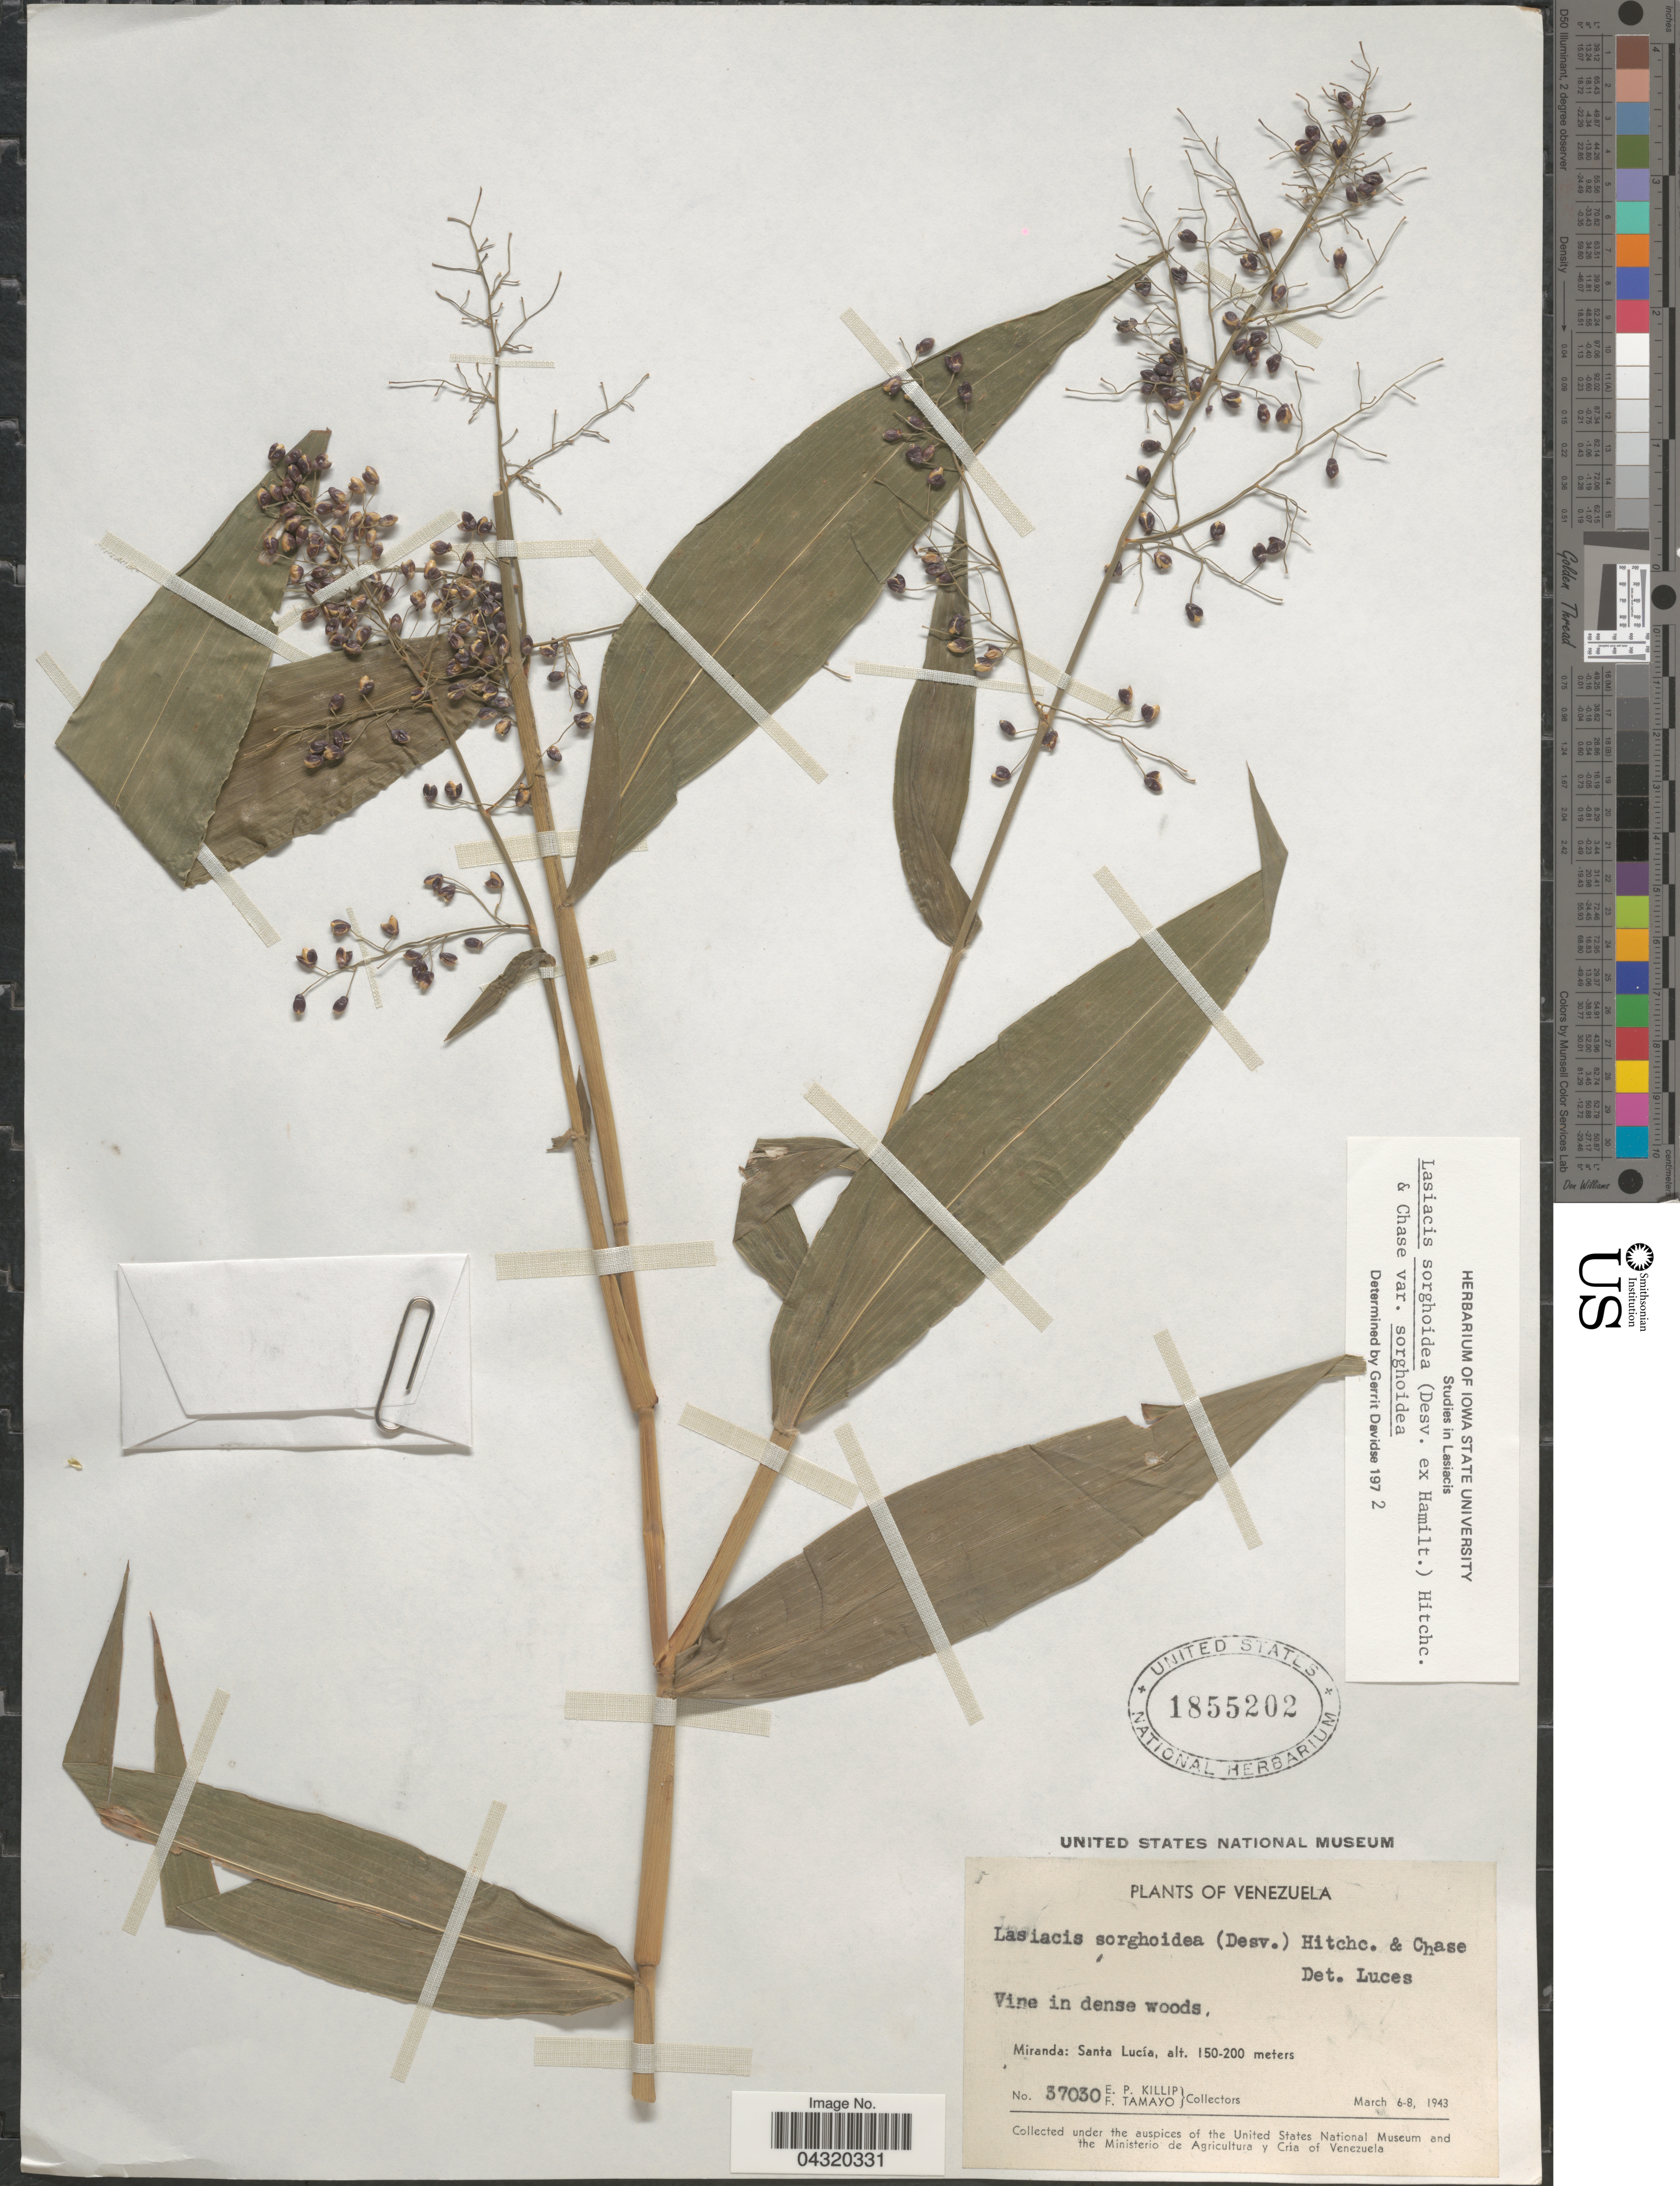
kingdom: Plantae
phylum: Tracheophyta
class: Liliopsida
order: Poales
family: Poaceae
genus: Lasiacis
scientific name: Lasiacis sorghoidea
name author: (Desv. ex Ham.) Hitchc. & Chase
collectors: E. P. Killip & F. Tamayo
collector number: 37030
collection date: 1943-03-06/1943-03-08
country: Venezuela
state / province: Miranda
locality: Santa Lucía.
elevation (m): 150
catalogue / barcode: US 1855202